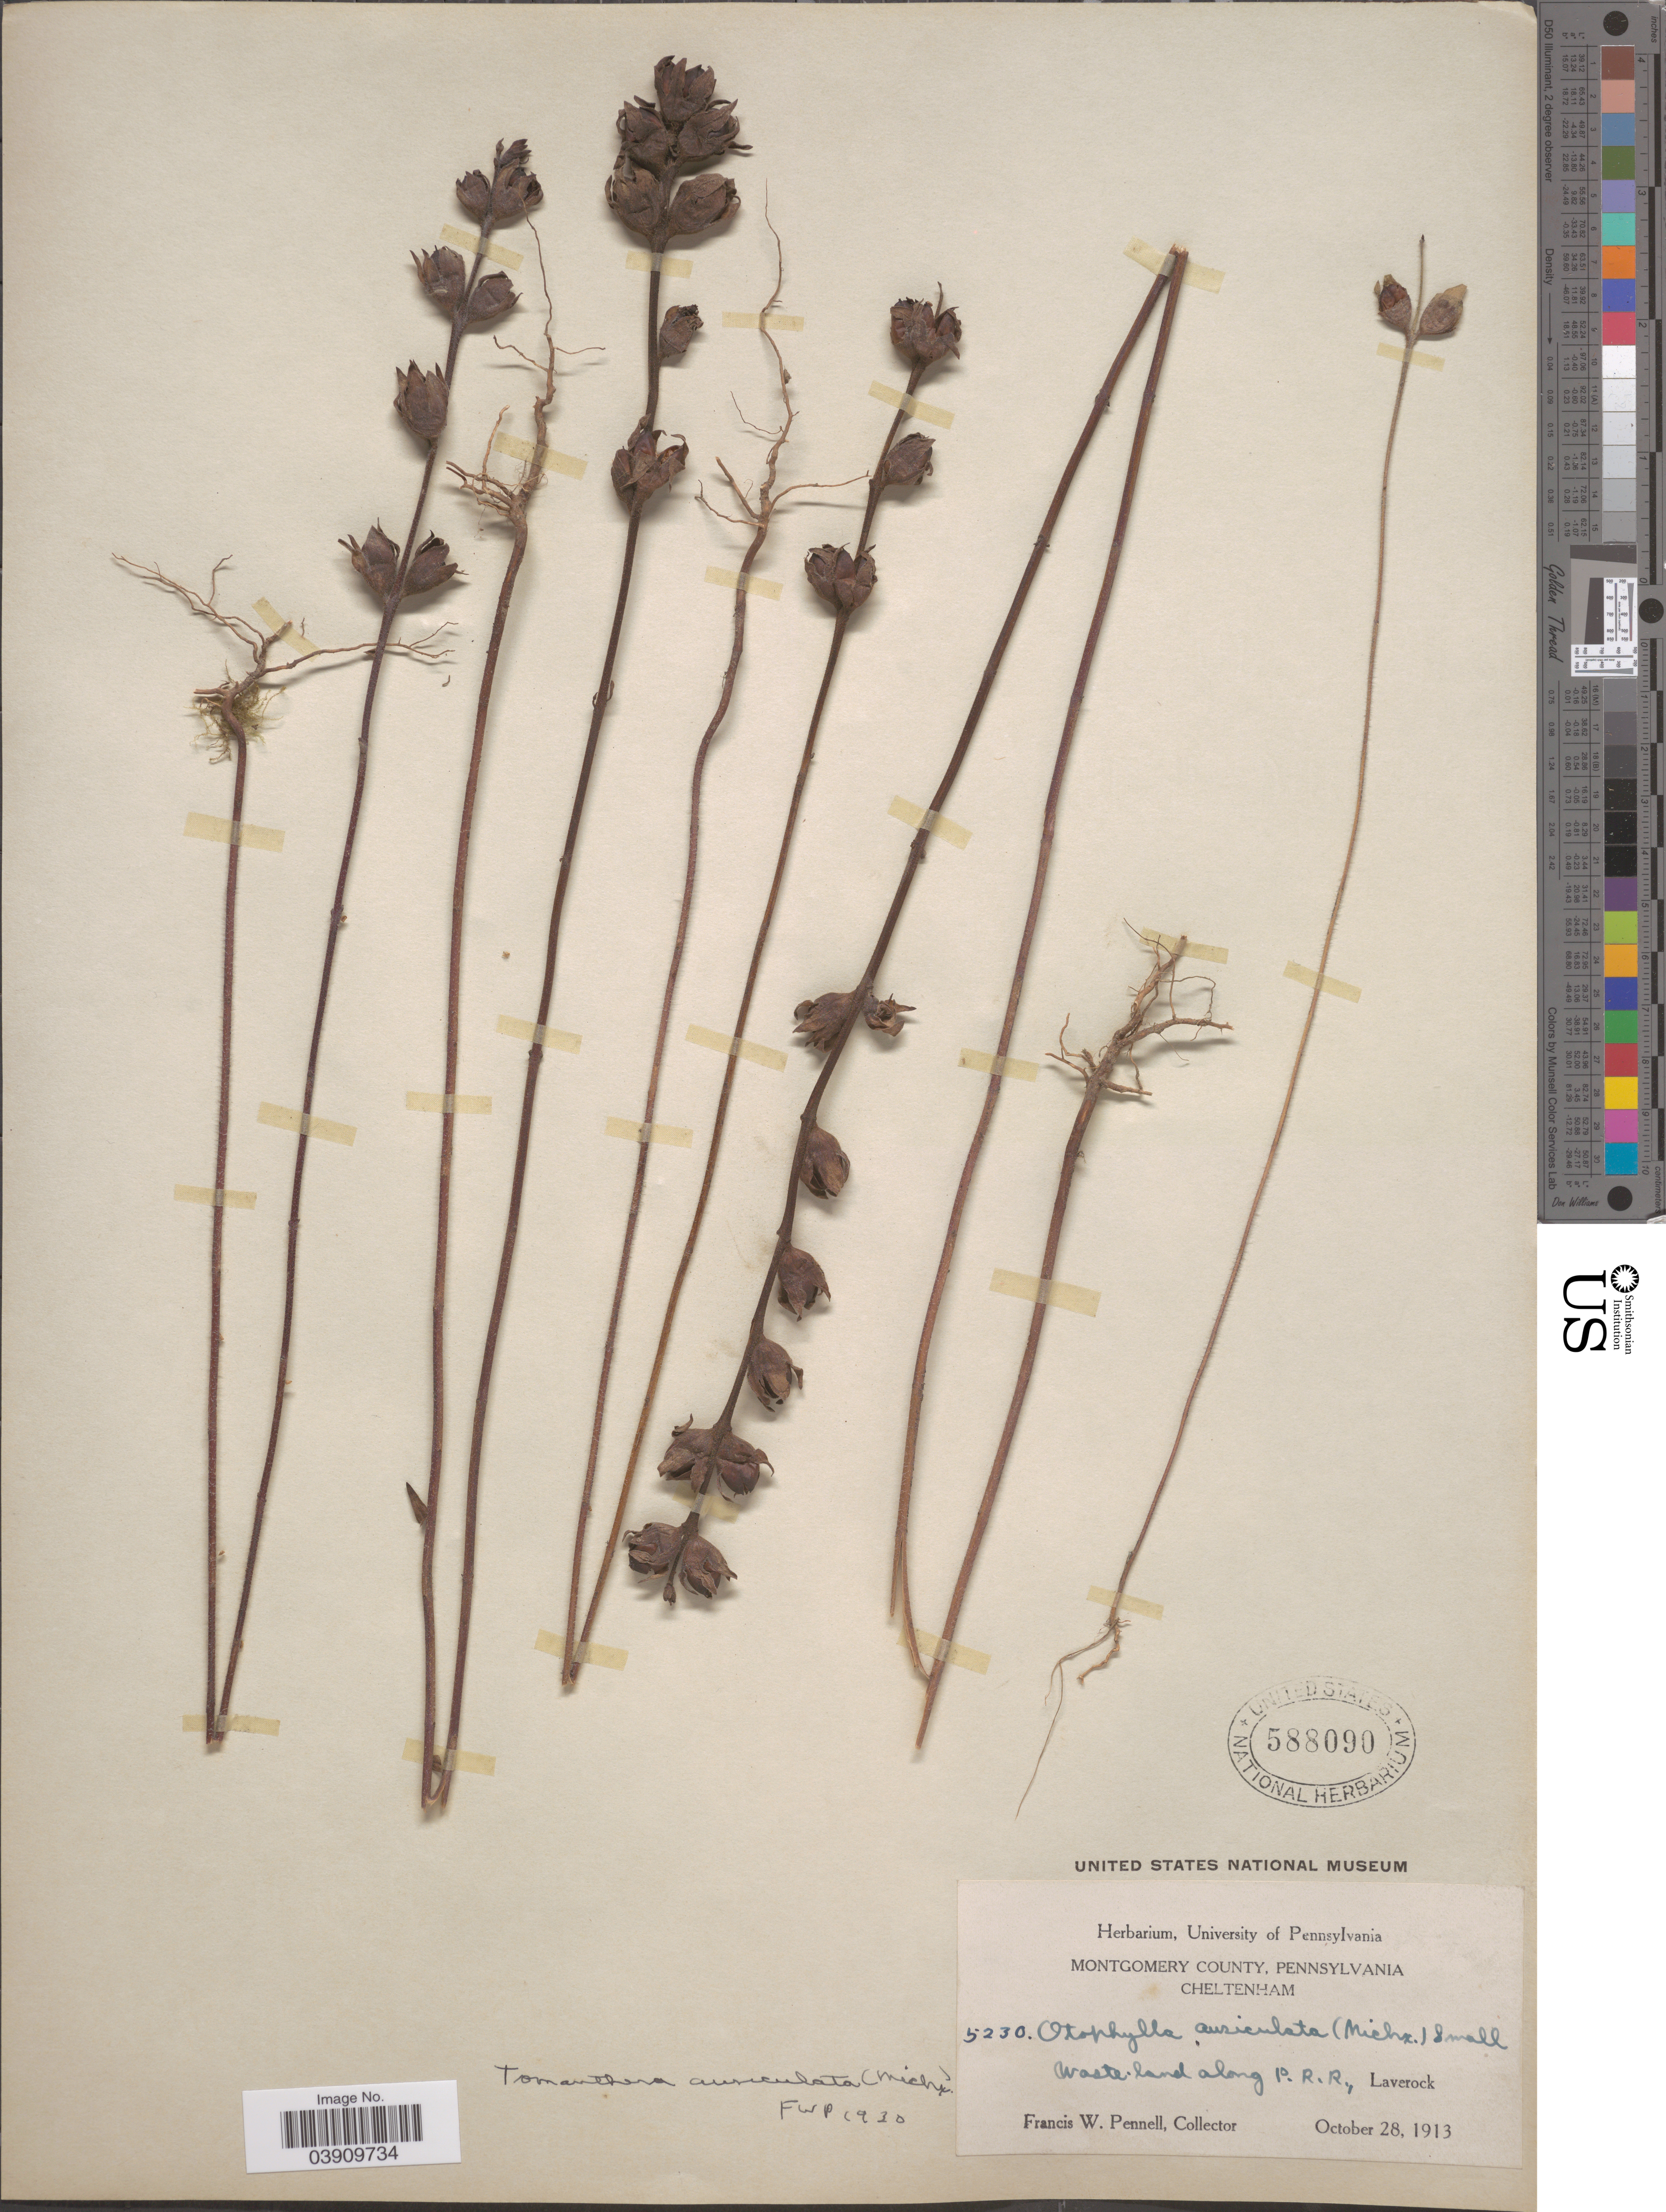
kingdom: Plantae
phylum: Tracheophyta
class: Magnoliopsida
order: Lamiales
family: Orobanchaceae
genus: Tomanthera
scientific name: Tomanthera auriculata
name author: (Michx.) Raf.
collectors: F. W. Pennell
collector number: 5230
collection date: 1913-10-28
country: United States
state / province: Pennsylvania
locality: Montgomery County. Cheltenham. Waste land along P. R. R. , Laverock.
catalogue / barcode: US 588090